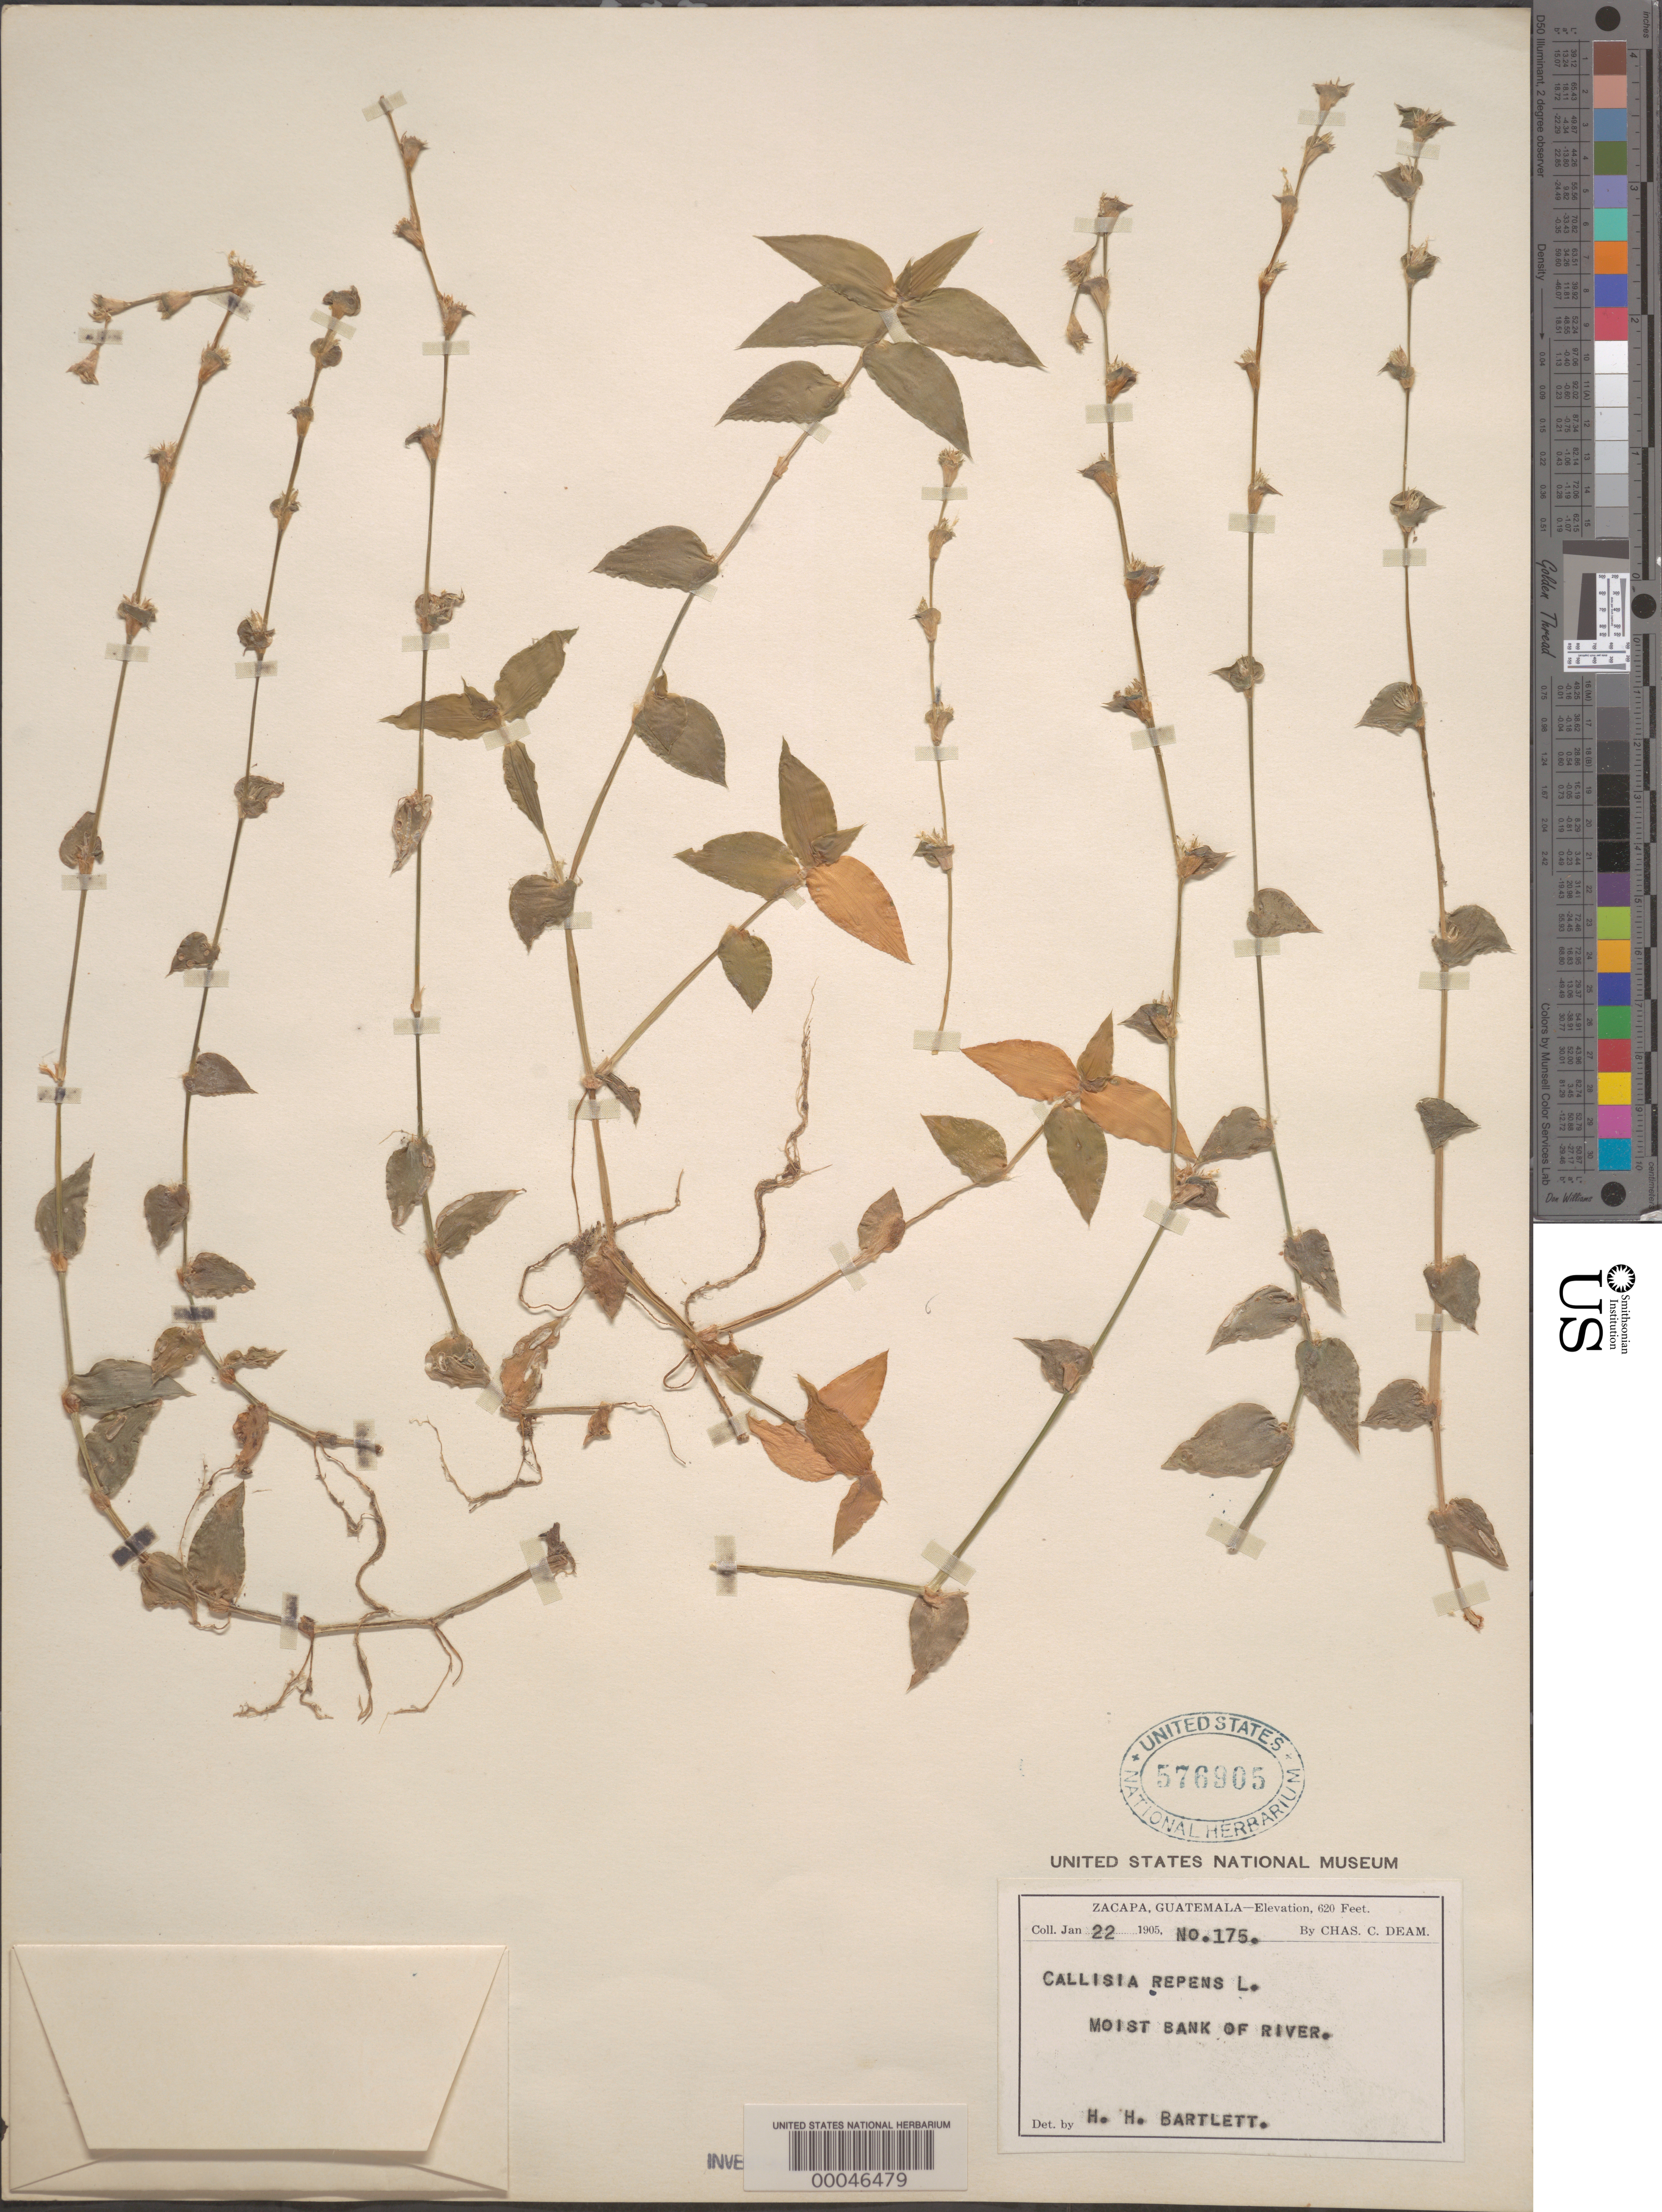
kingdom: Plantae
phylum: Tracheophyta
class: Liliopsida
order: Commelinales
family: Commelinaceae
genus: Callisia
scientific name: Callisia repens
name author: (Jacq.) L.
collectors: H. H. Bartlett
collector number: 175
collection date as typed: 22 Jan 1905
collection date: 1905-01-22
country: Guatemala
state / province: Zacapa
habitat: Moist riverbank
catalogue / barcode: US 576905